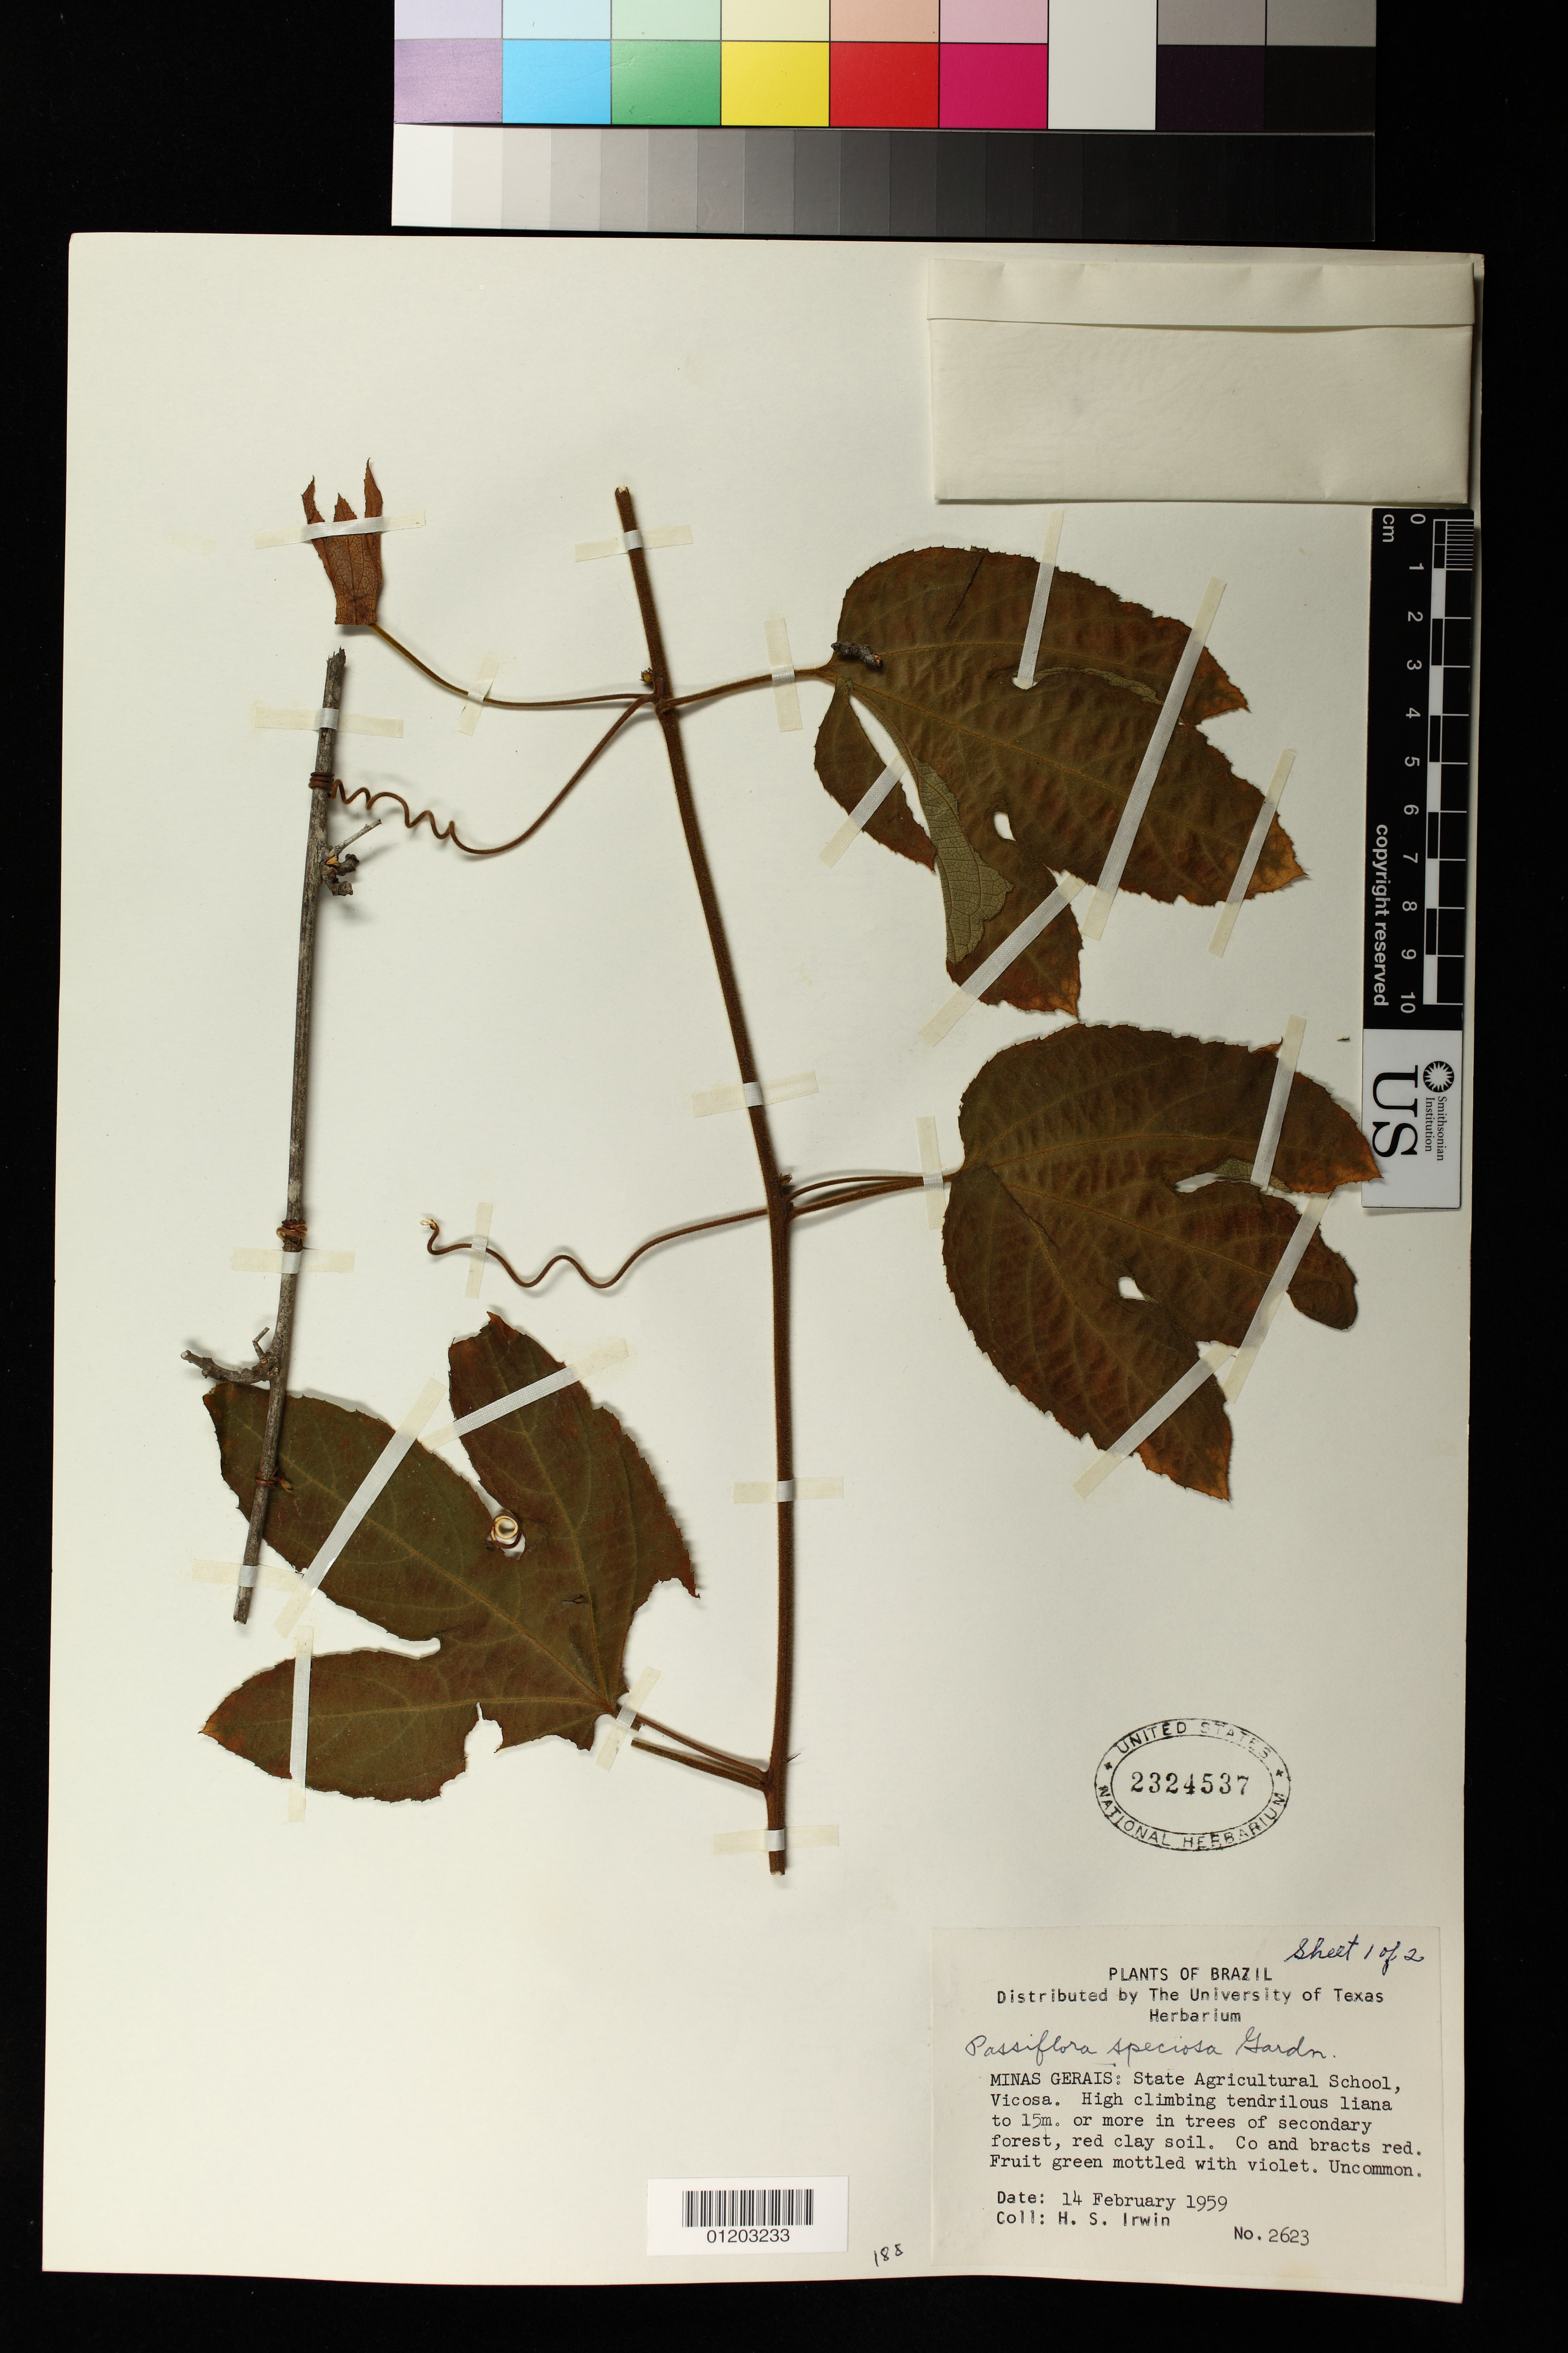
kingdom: Plantae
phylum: Tracheophyta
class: Magnoliopsida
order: Malpighiales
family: Passifloraceae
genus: Passiflora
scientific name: Passiflora speciosa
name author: Gardner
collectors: H. Irwin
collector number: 2623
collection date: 1959-02-14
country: Brazil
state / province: Minas Gerais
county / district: Viçosa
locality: State Agricultural School, Vicosa.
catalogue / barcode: US 2324537